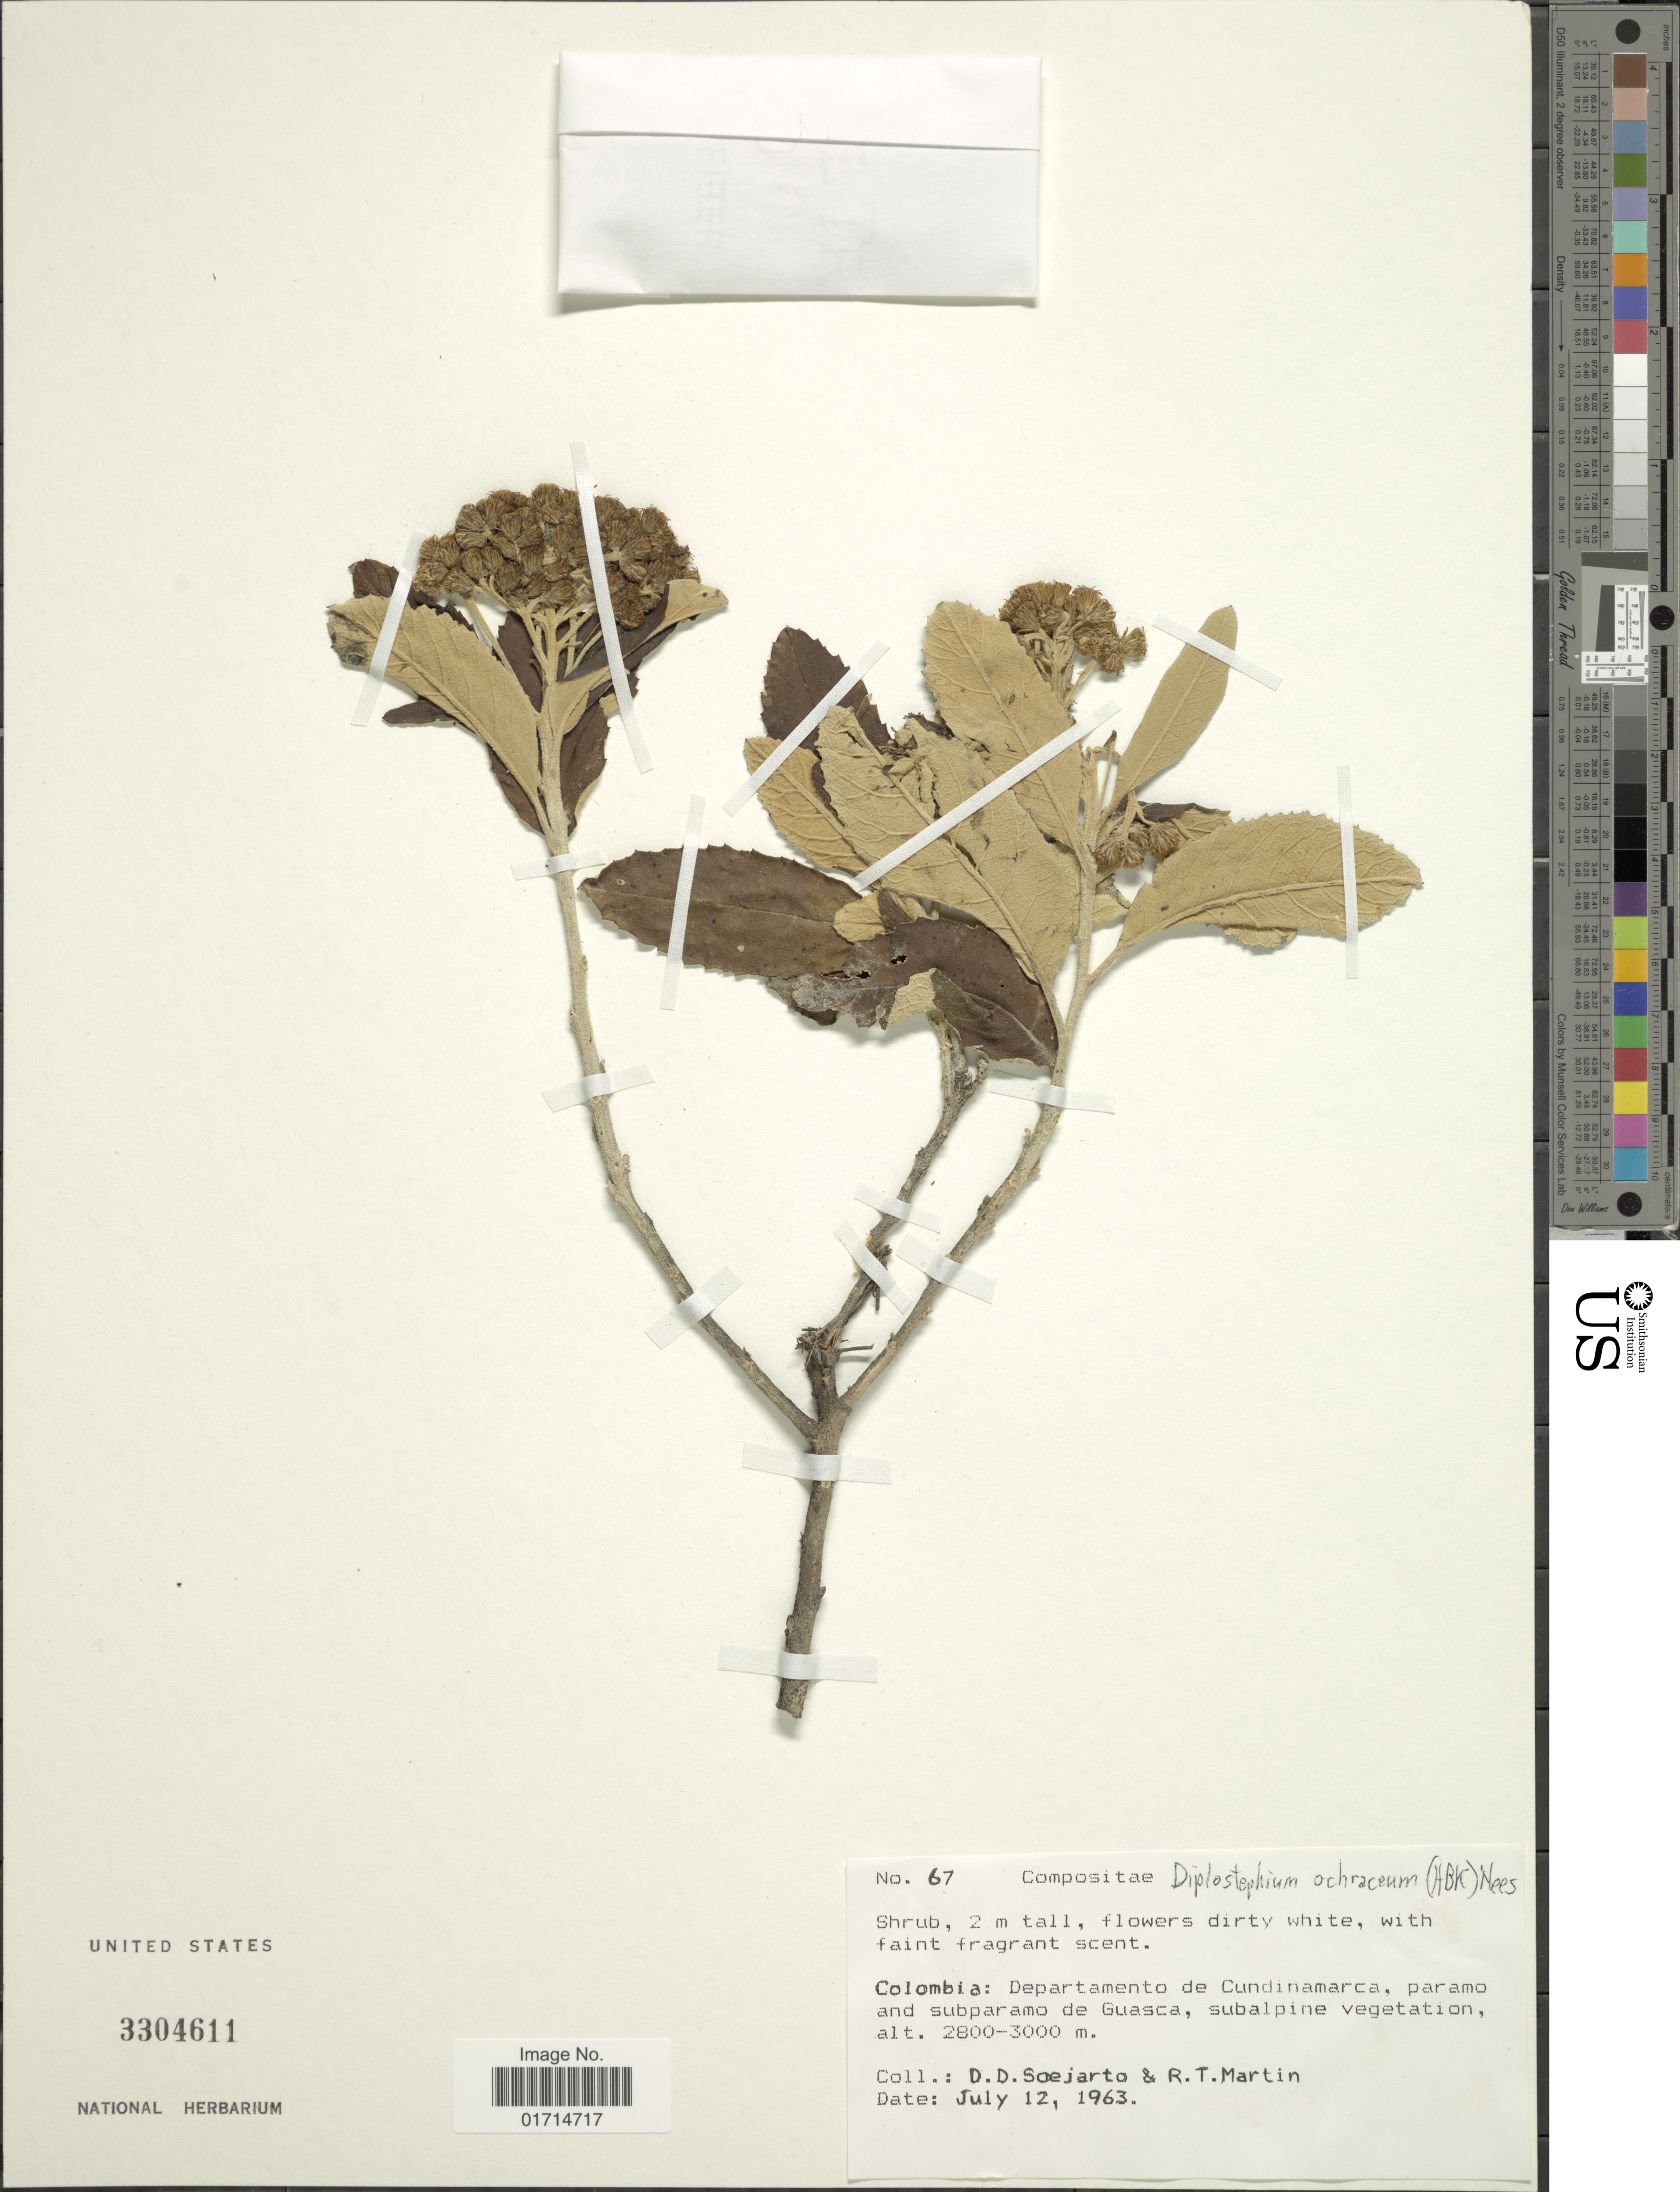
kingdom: Plantae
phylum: Tracheophyta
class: Magnoliopsida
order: Asterales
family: Asteraceae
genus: Diplostephium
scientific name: Diplostephium ochraceum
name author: (Kunth) Nees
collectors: R. T. Martin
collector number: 67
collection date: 1963-07-12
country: Colombia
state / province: Cundinamarca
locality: Paramo and subparamo de Guasca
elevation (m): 2800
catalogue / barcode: US 3304611